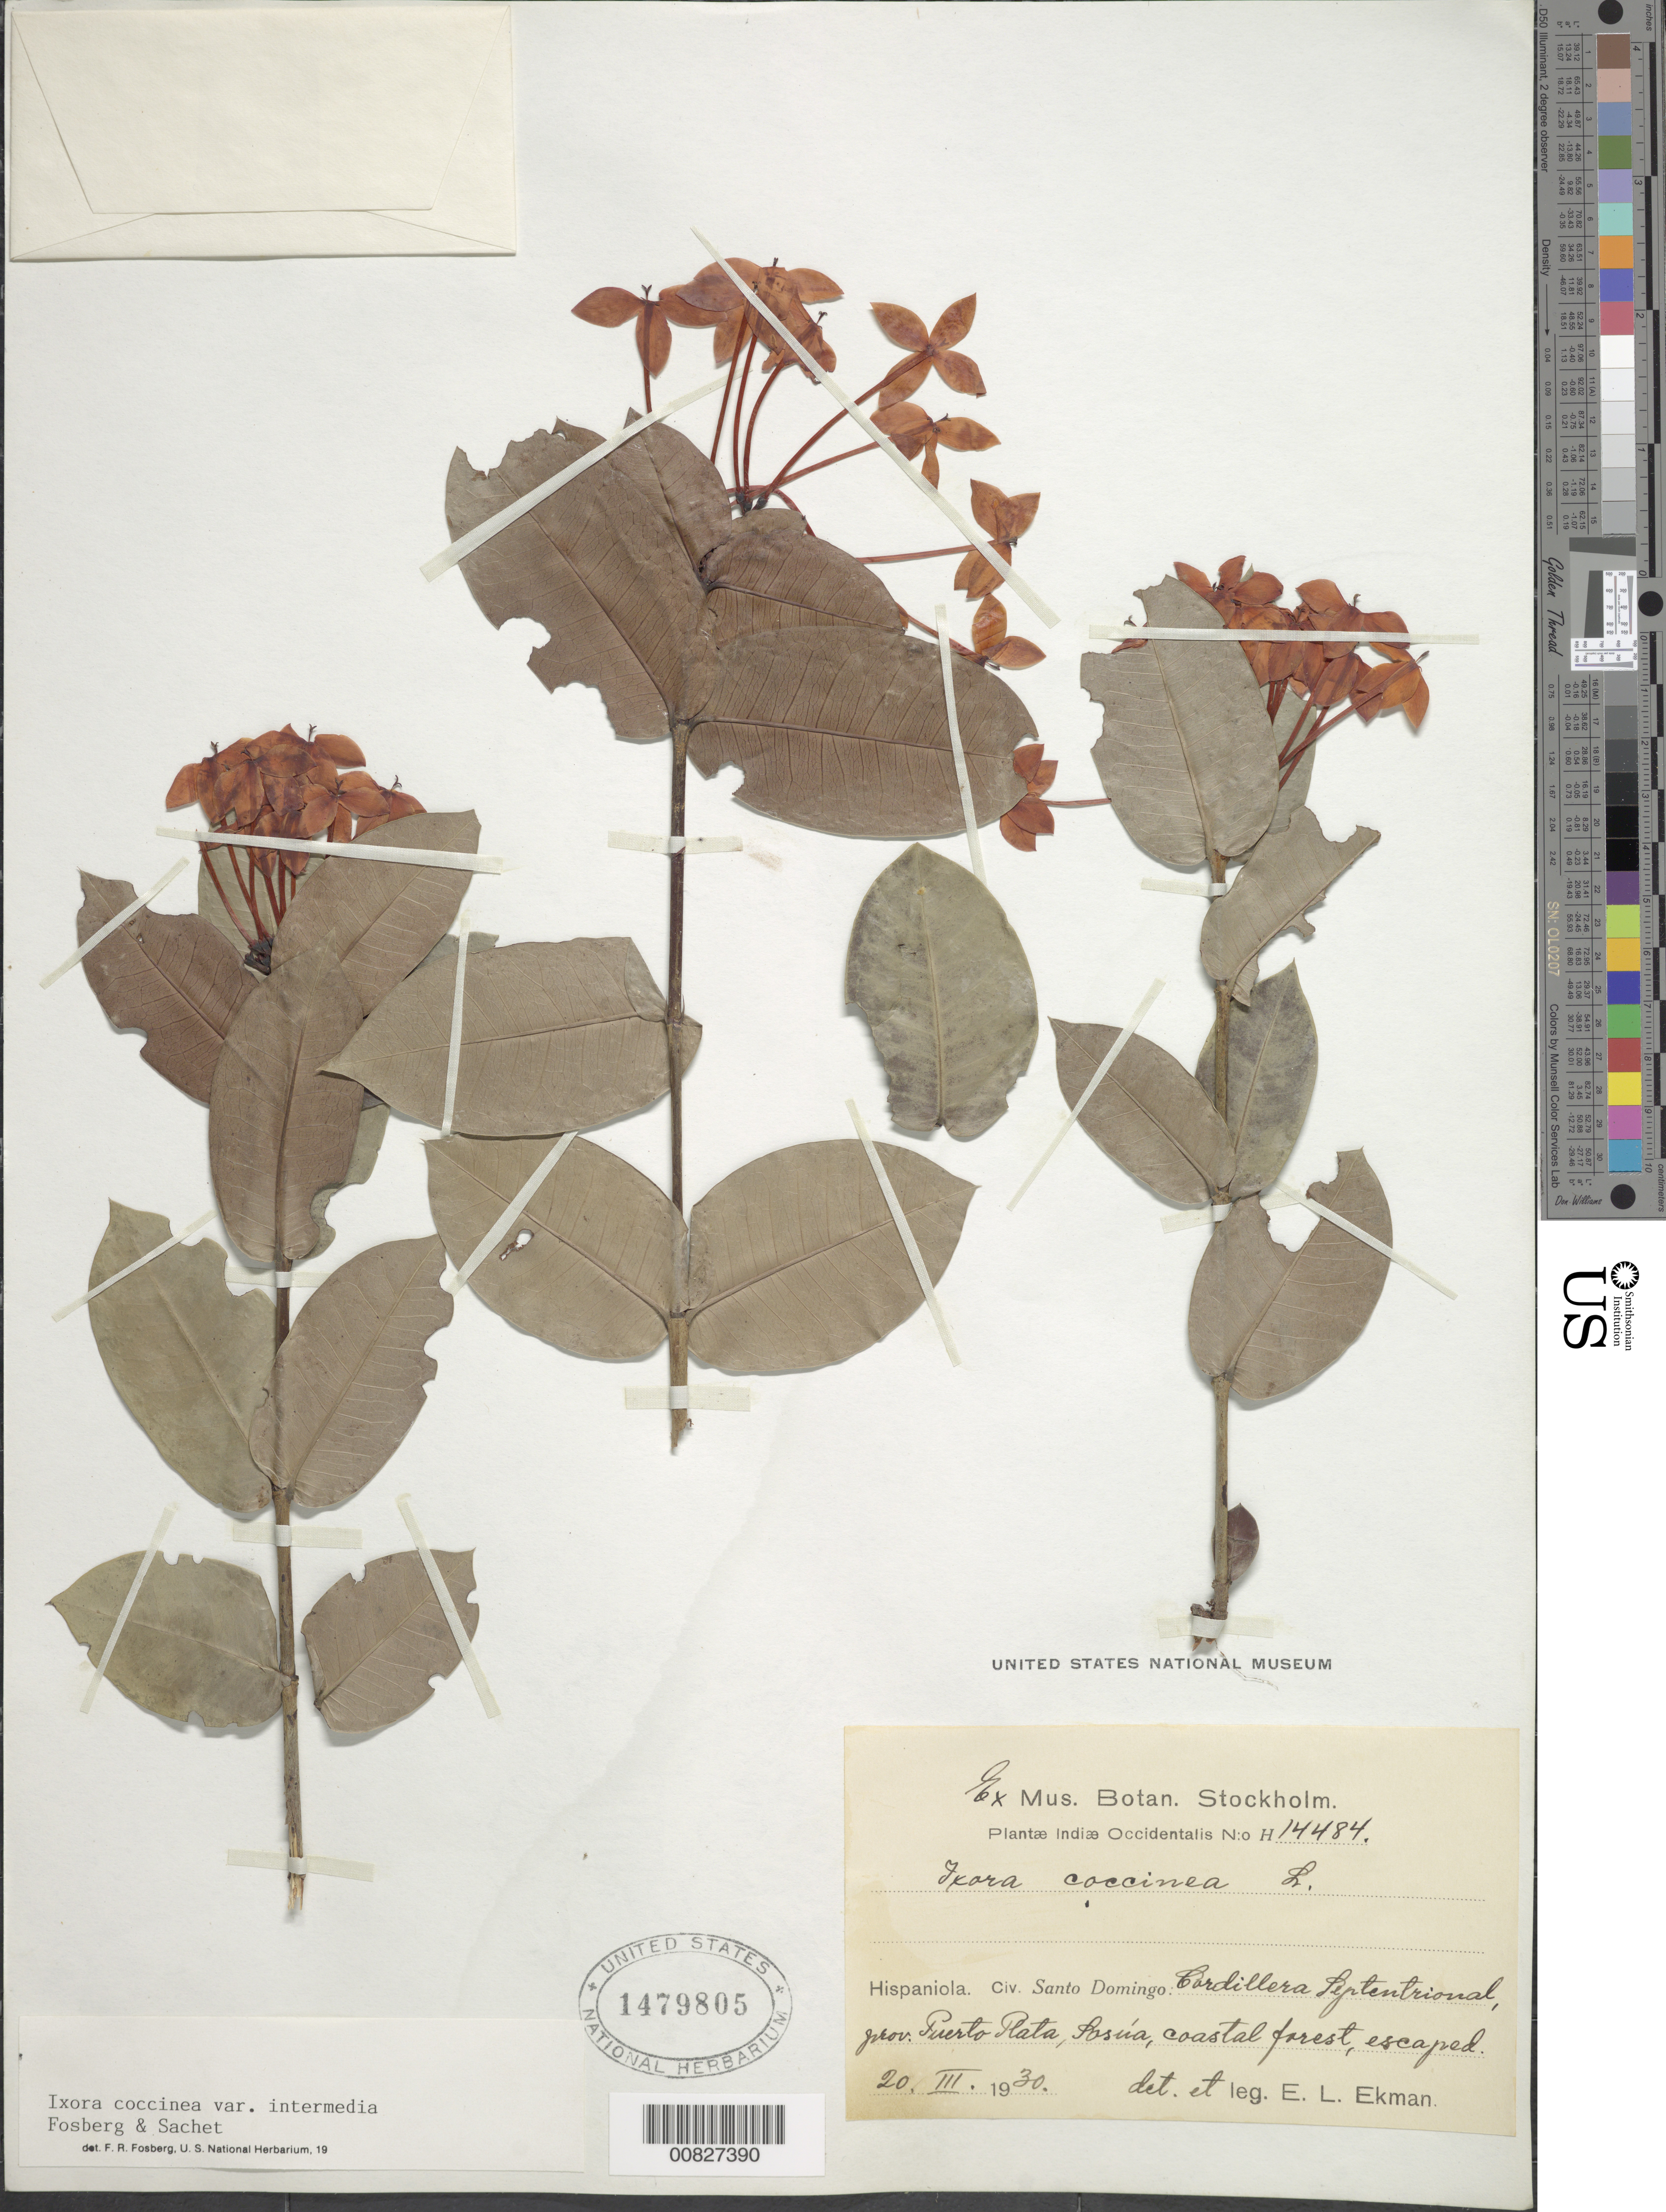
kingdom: Plantae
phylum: Tracheophyta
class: Magnoliopsida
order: Gentianales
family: Rubiaceae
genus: Ixora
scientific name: Ixora coccinea var. coccinea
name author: L.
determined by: Fosberg, F. R.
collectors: E. L. Ekman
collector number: H 14484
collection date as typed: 20 Mar 1930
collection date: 1930-03-20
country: Dominican Republic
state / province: Puerto Plata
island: Hispaniola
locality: Cordillera Septentrional, Sosúa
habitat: Coastal forest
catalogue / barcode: US 1479805